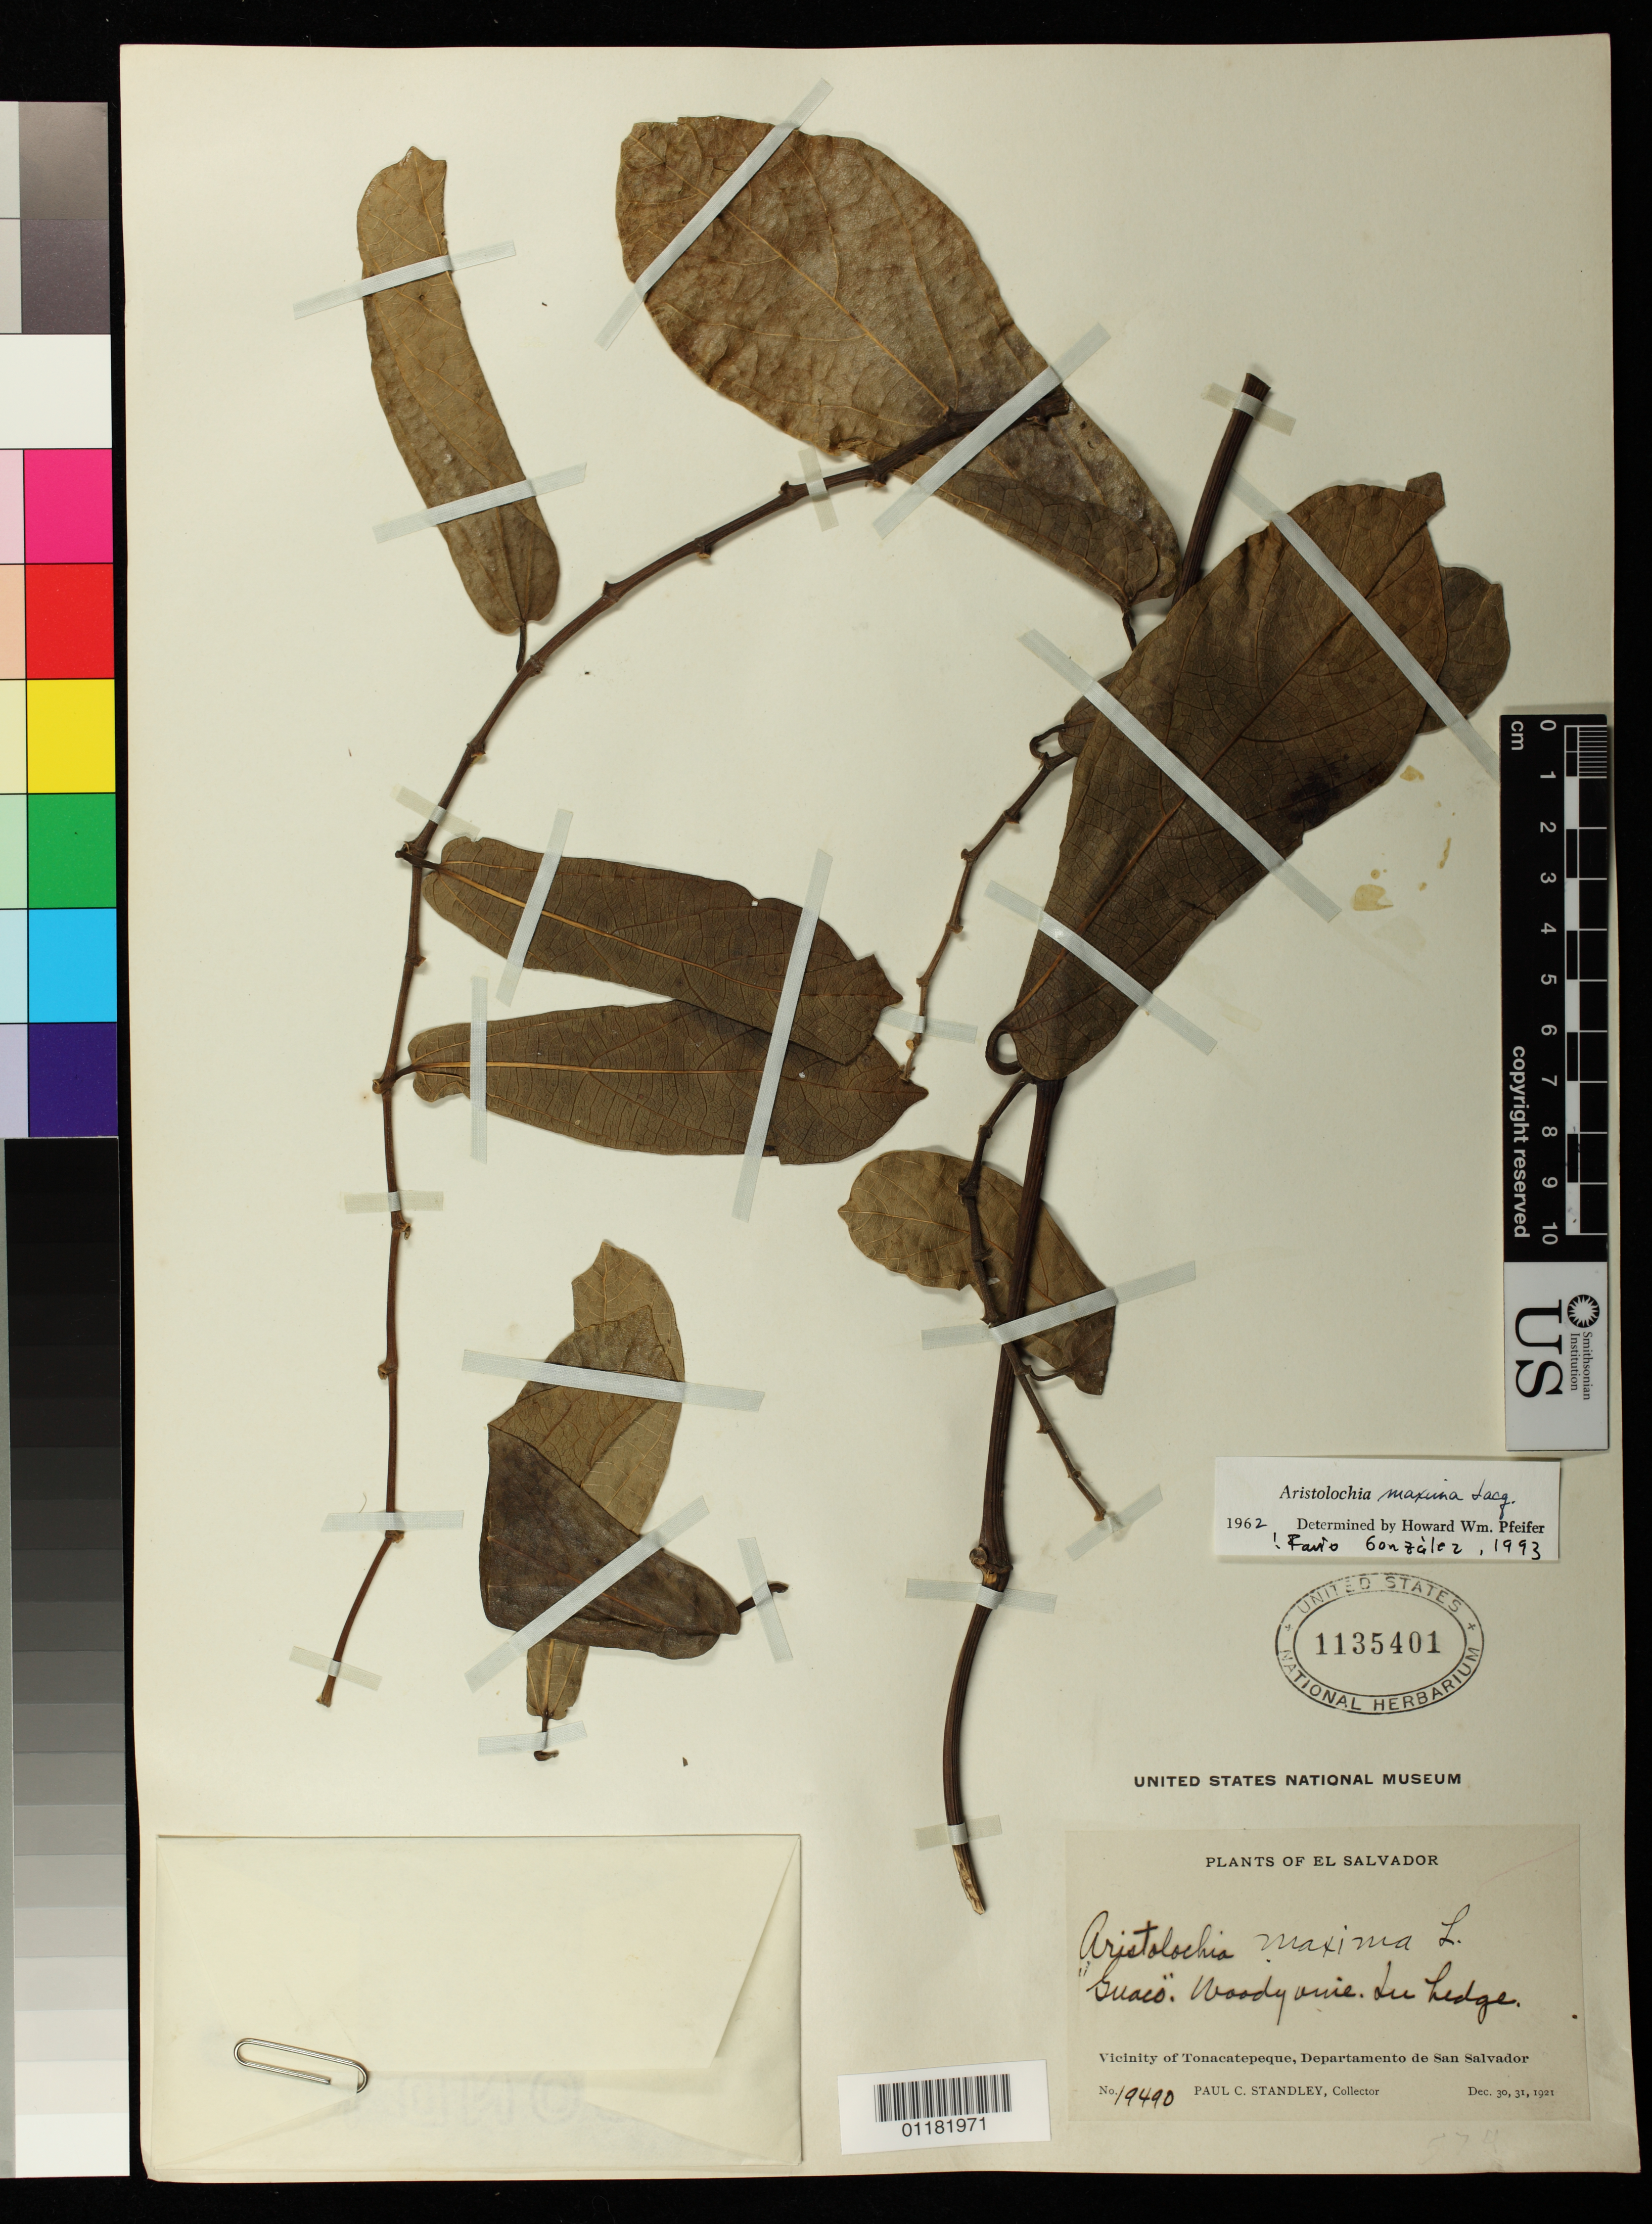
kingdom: Plantae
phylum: Tracheophyta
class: Magnoliopsida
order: Piperales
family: Aristolochiaceae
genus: Aristolochia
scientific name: Aristolochia maxima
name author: Jacq.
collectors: P. C. Standley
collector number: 19490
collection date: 1911-12-30/1911-12-31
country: El Salvador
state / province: San Salvador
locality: Vicinity of Tonacatepeque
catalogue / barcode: US 1135401